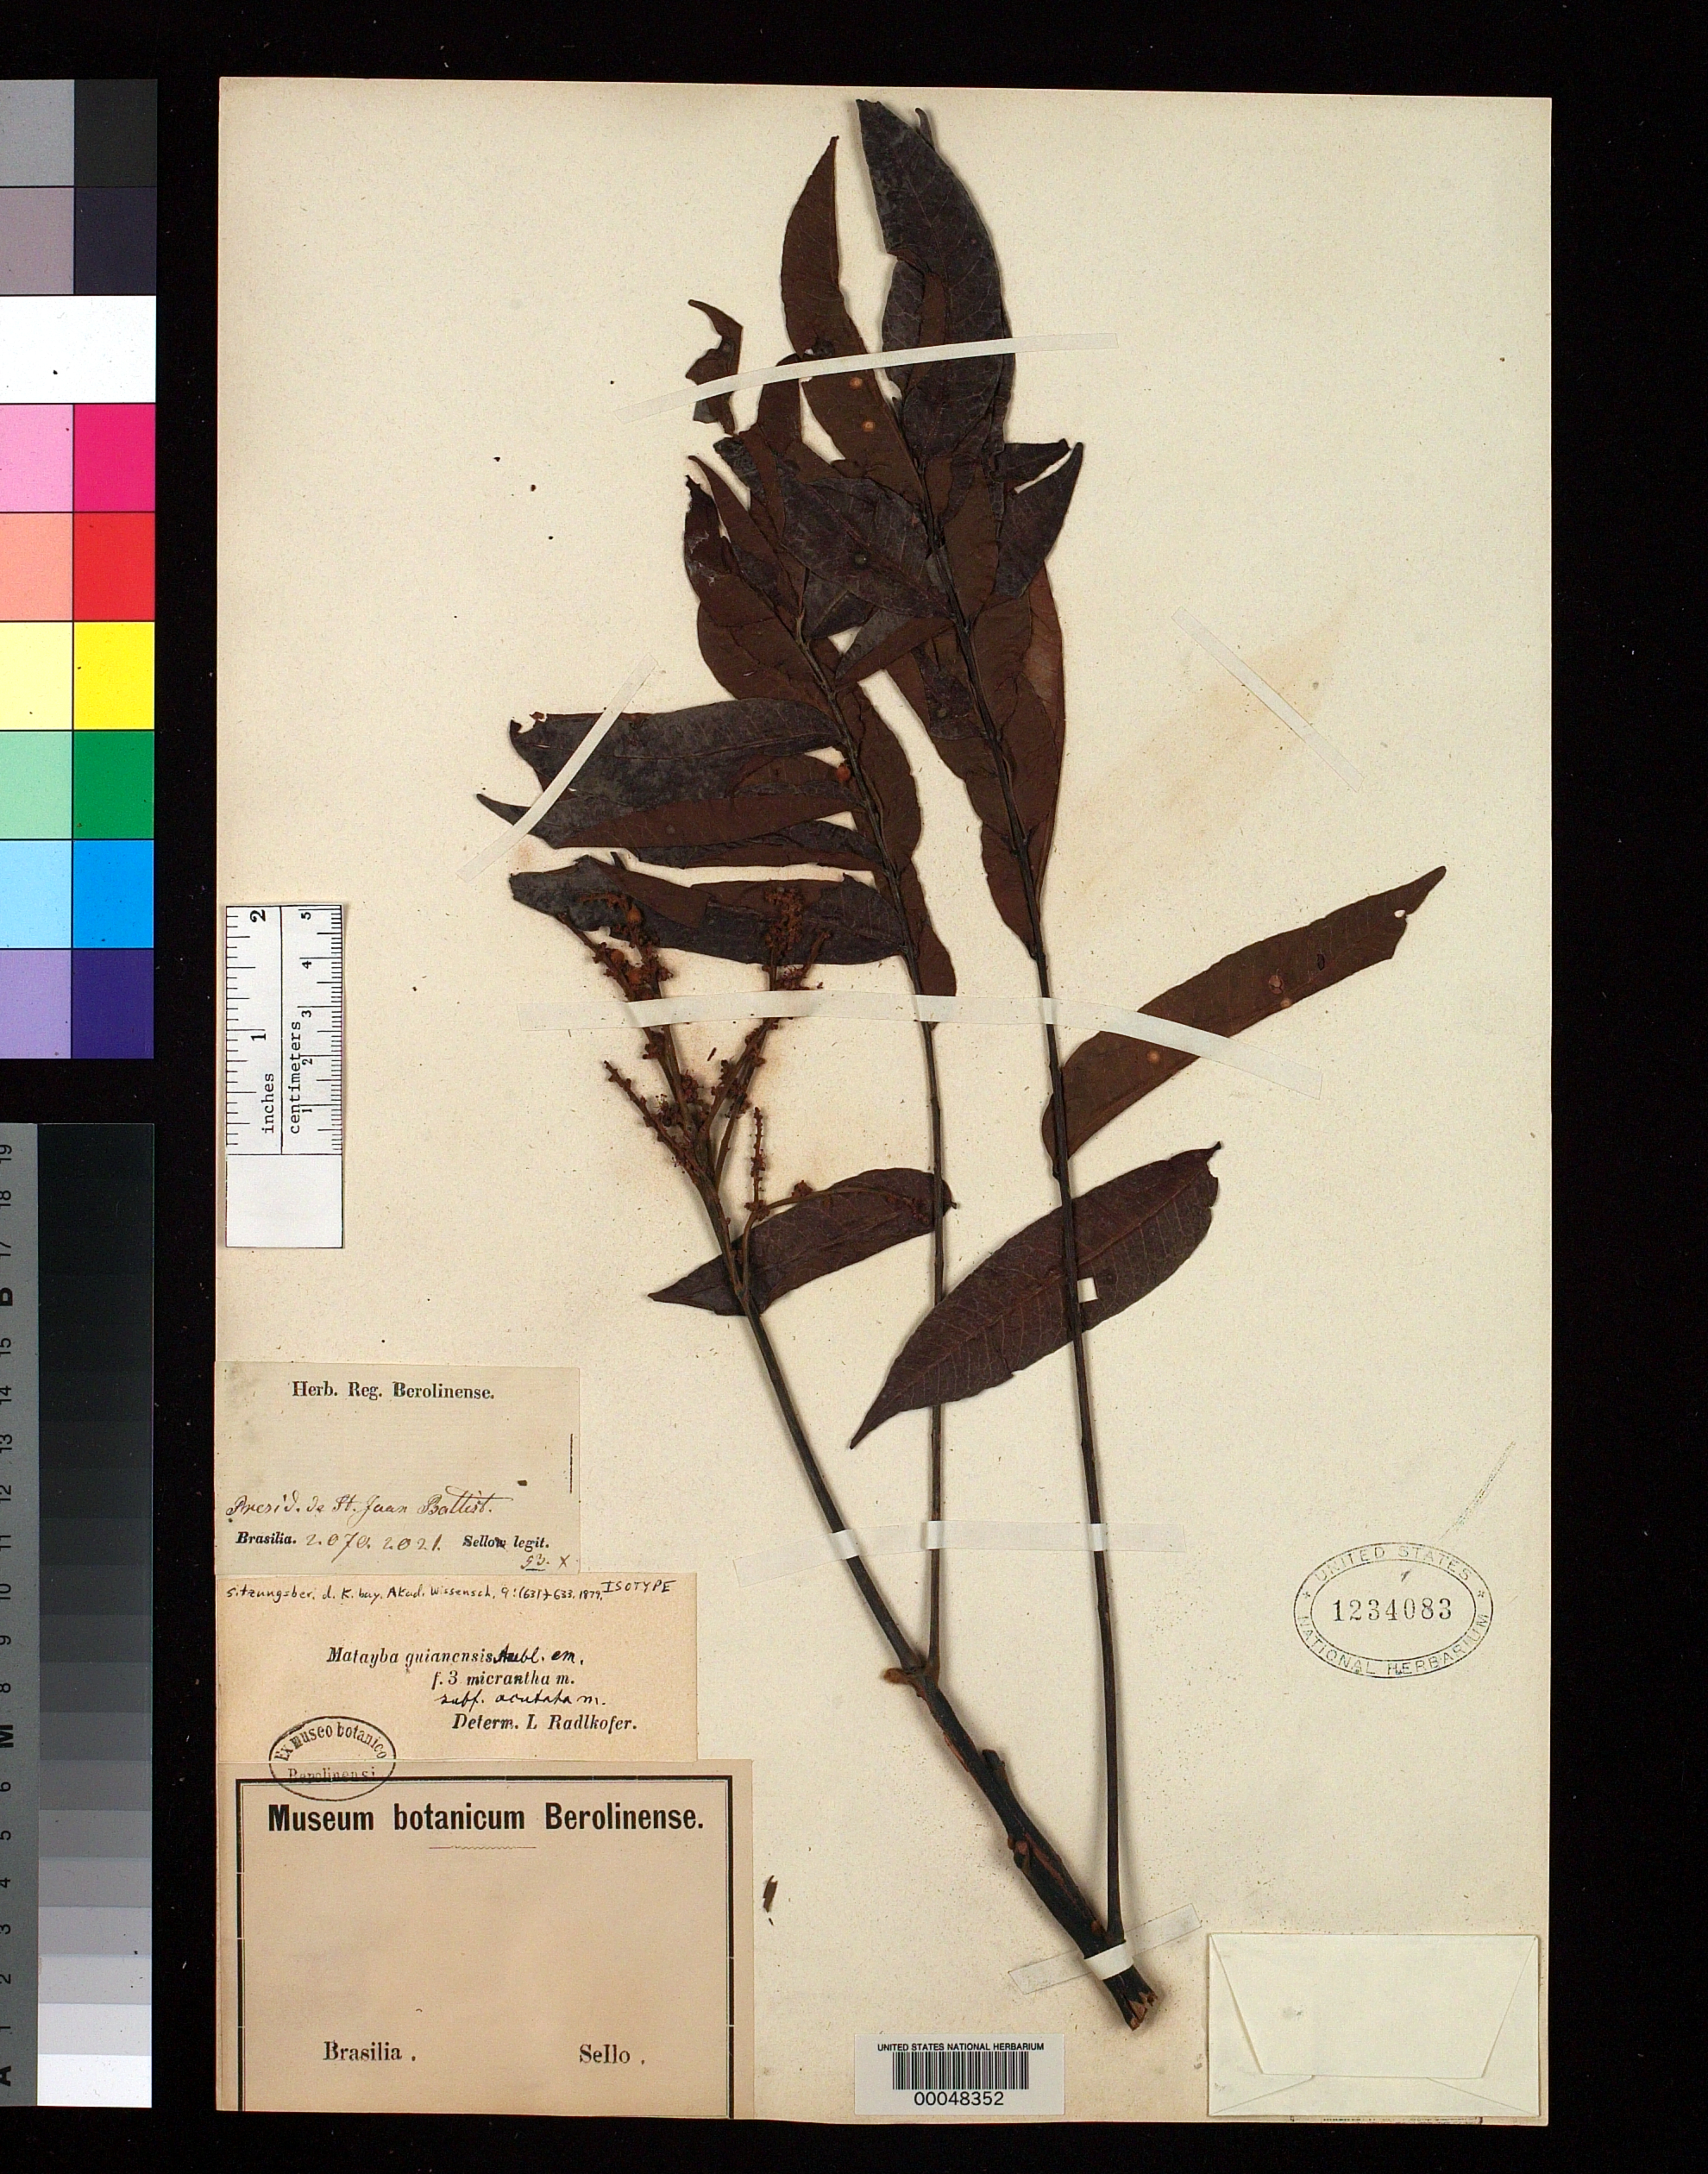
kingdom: Plantae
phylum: Tracheophyta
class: Magnoliopsida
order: Sapindales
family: Sapindaceae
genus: Matayba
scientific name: Matayba guianensis subf. acutata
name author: Radlk.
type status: Isotype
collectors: F. Sellow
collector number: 2070, 2021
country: Brazil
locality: Presid. de St. Juan Battist.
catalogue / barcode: US 1234083